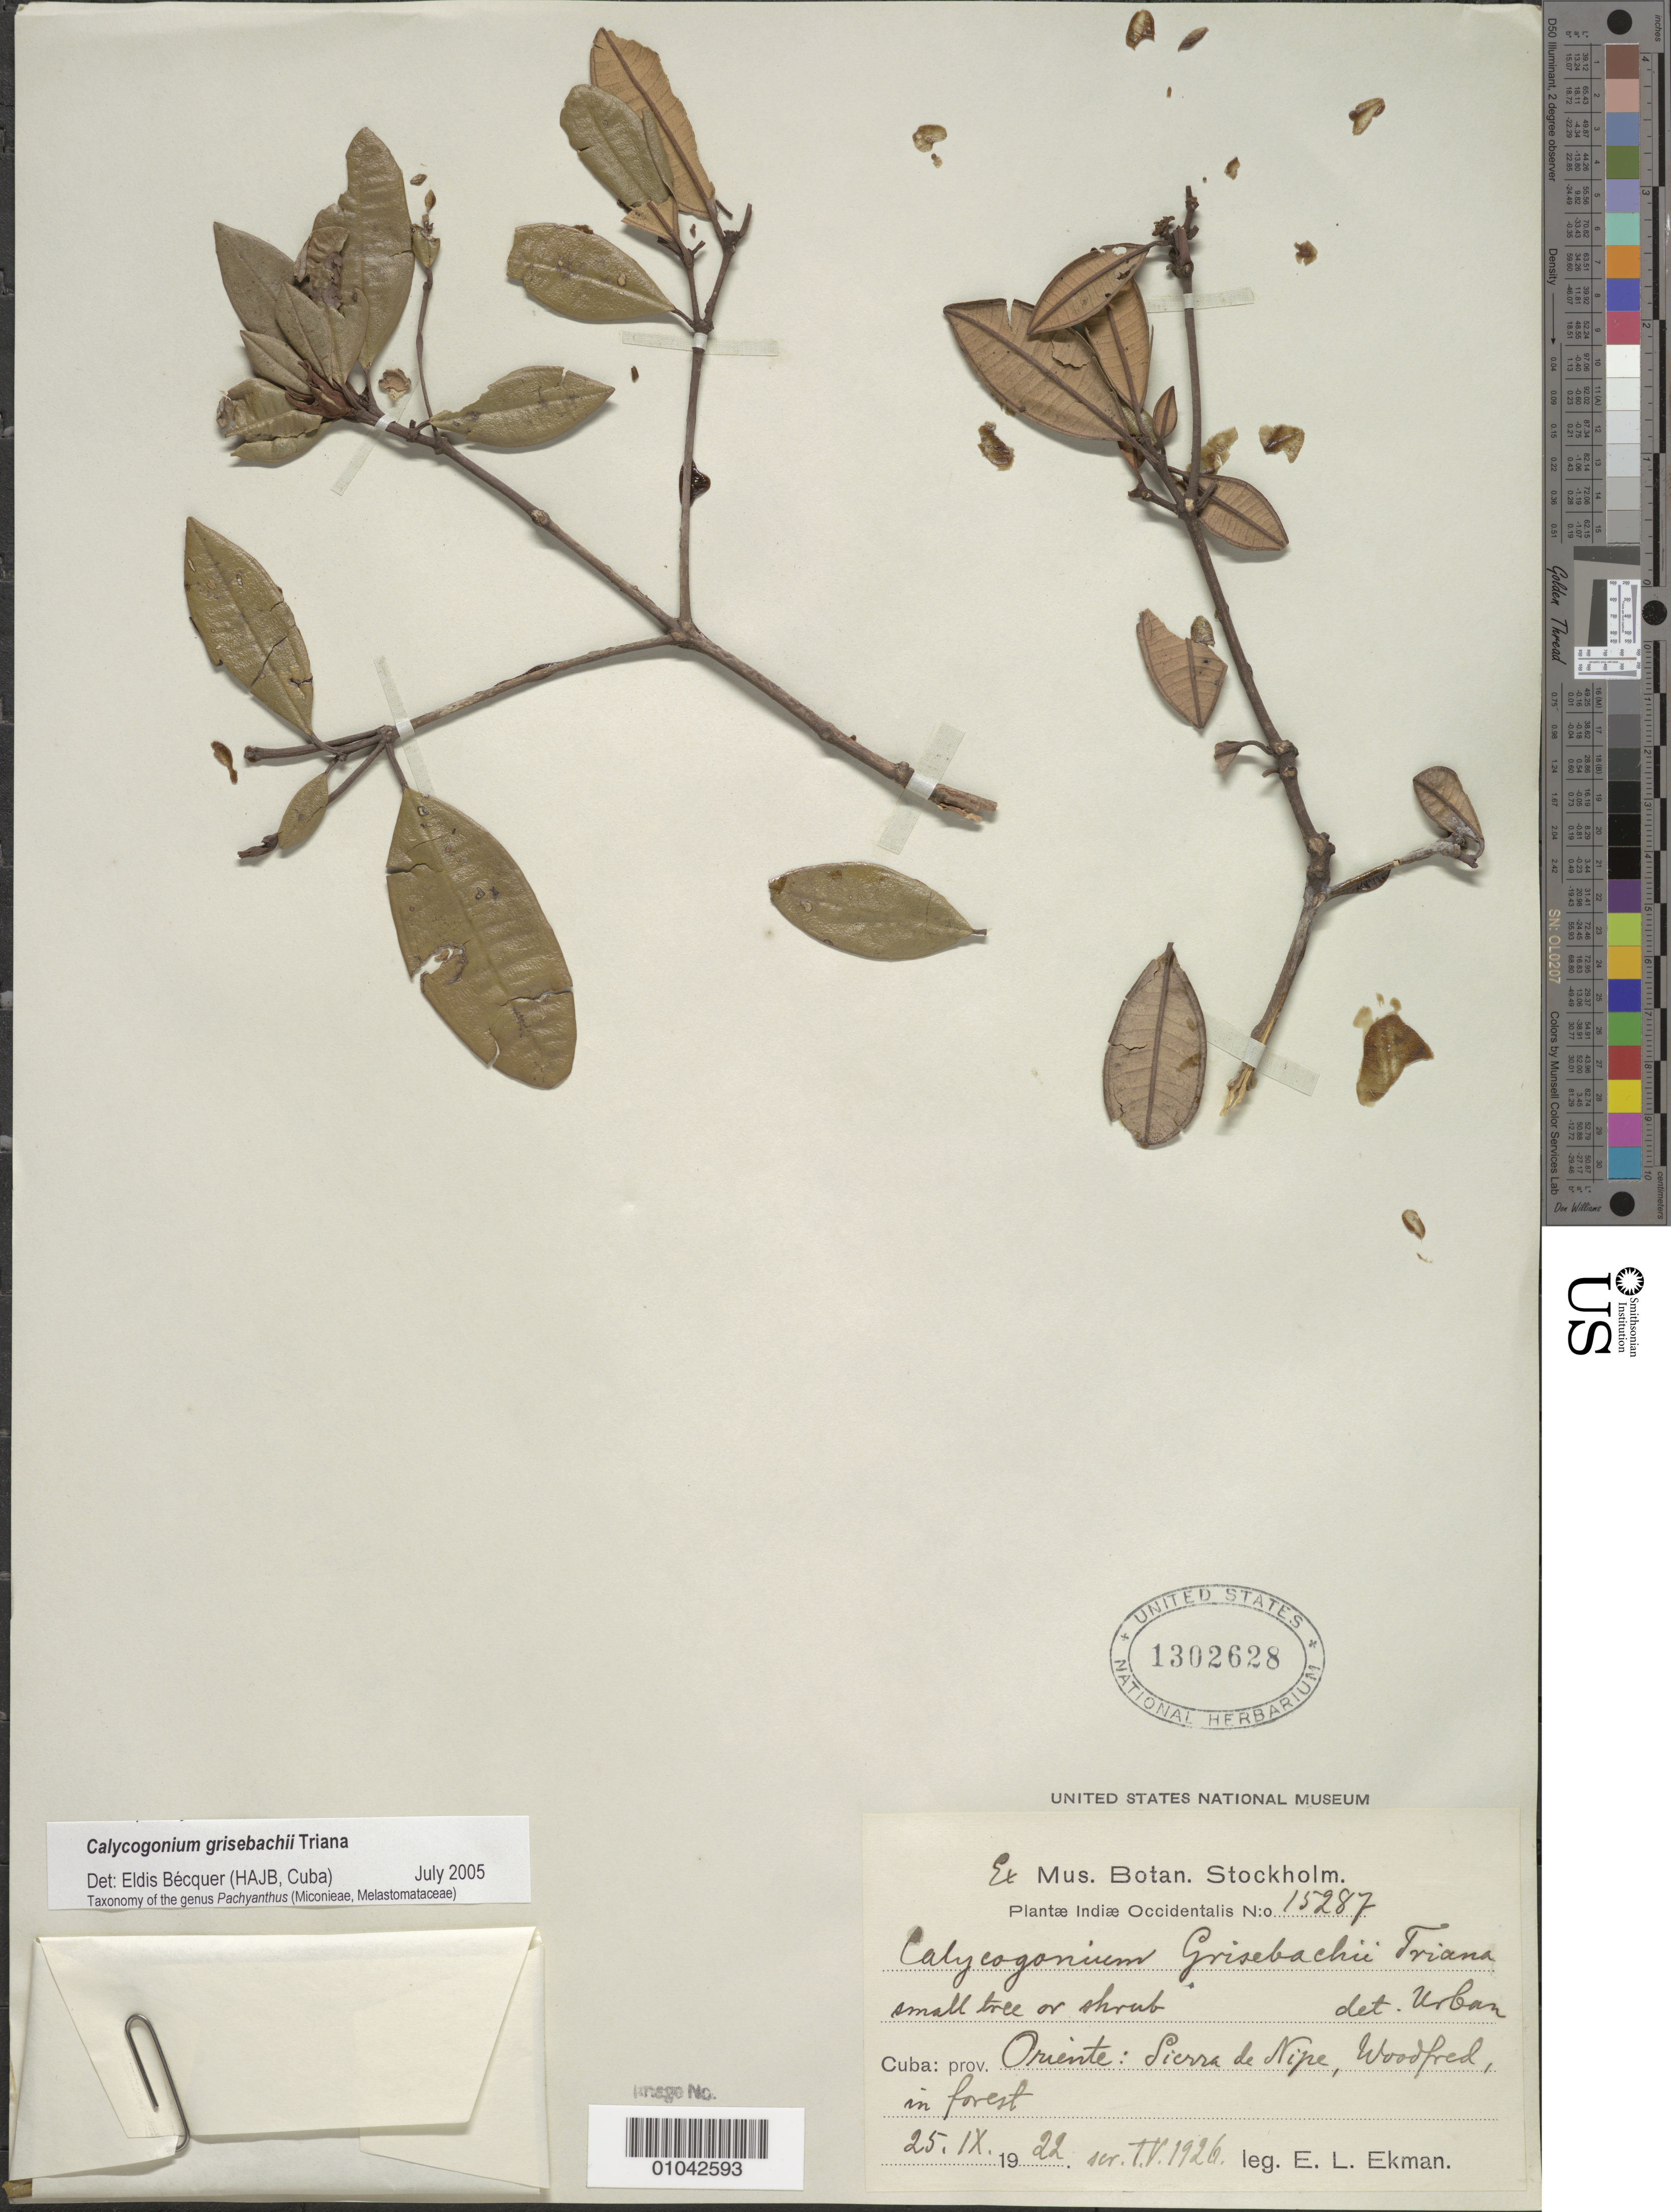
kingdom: Plantae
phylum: Tracheophyta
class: Magnoliopsida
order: Myrtales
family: Melastomataceae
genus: Calycogonium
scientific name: Calycogonium grisebachii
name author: Triana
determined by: Bécquer Granados, E. R., (HAJB)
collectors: E. L. Ekman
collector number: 15287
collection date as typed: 25 Sep 1922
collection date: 1922-09-25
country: Cuba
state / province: Holguín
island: Cuba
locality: Sierra de Nipe, Woodfred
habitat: In forest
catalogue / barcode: US 1302628